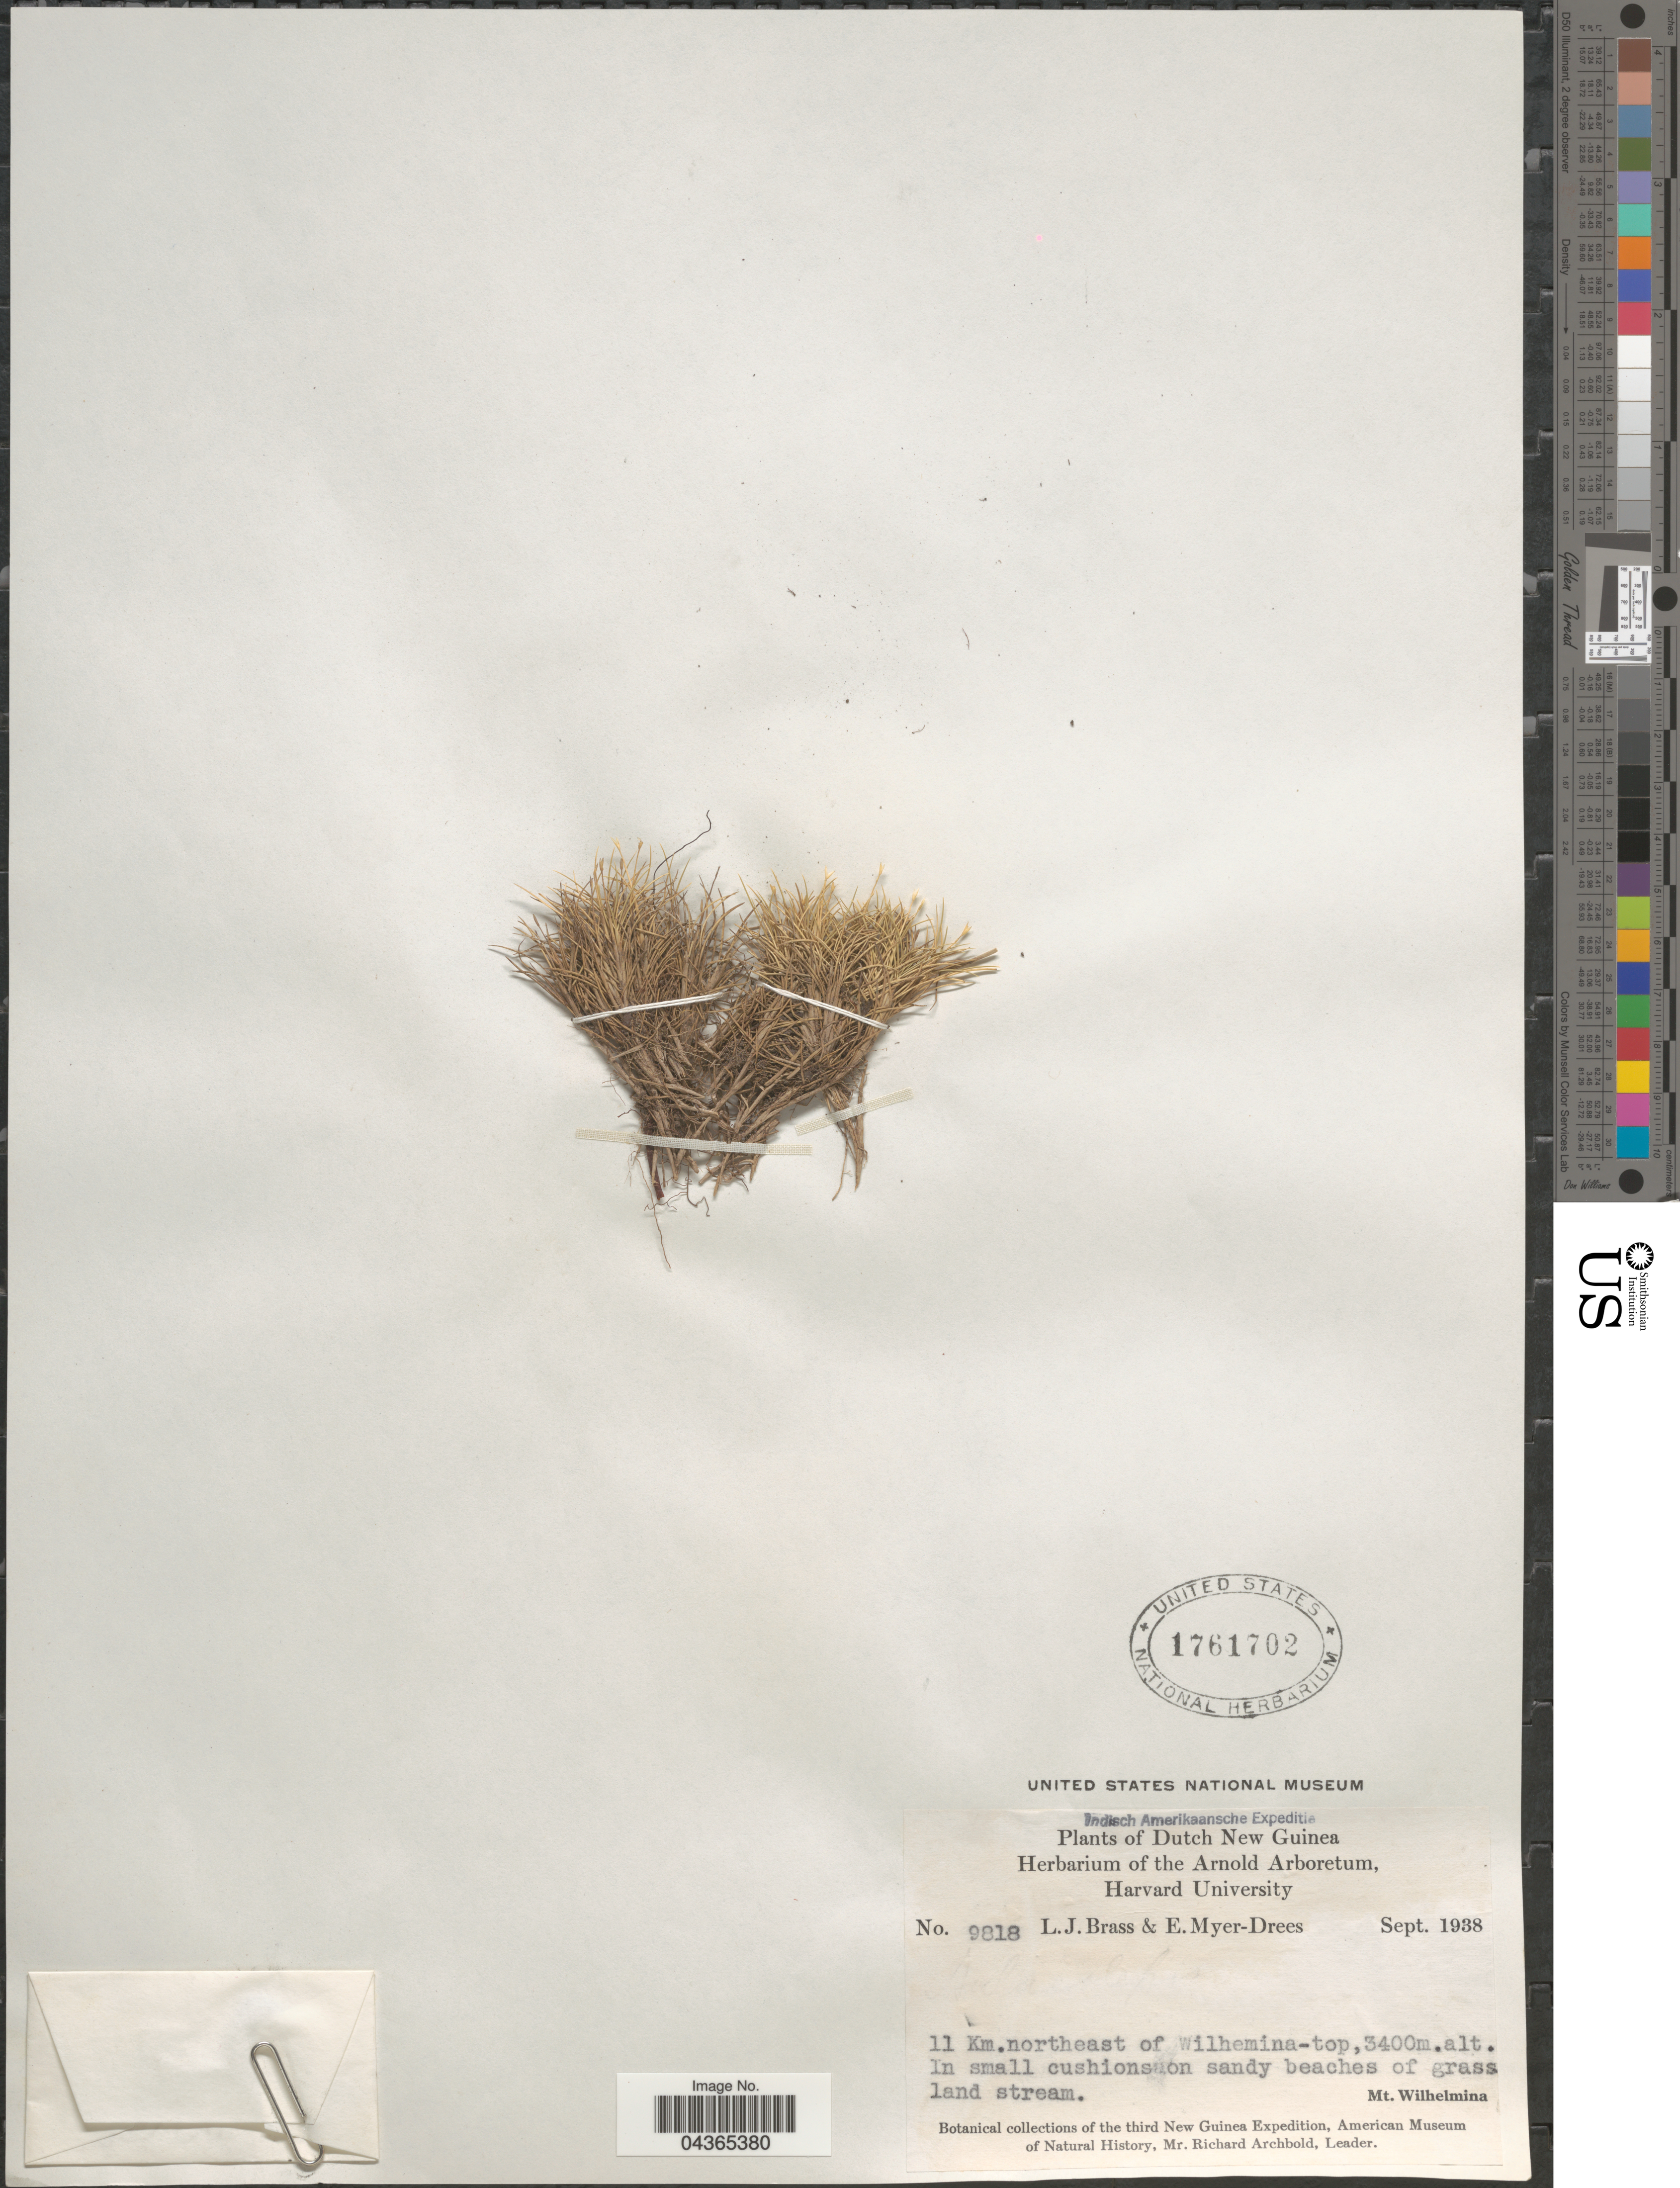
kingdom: Plantae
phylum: Tracheophyta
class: Liliopsida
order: Poales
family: Poaceae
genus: Rytidosperma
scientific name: Rytidosperma oreoboloides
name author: (F. Muell.) H.P. Linder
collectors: L. J. Brass & E. Myer-Drees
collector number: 9818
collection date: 1938-09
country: Indonesia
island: New Guinea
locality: Indisch Amerikaansche Expeditie. Dutch New Guinea. 11 Km. northeast of Wilhemina-top, Mt. Wilhelmina. Third New Guinea Expedition.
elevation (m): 3400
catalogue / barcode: US 1761702